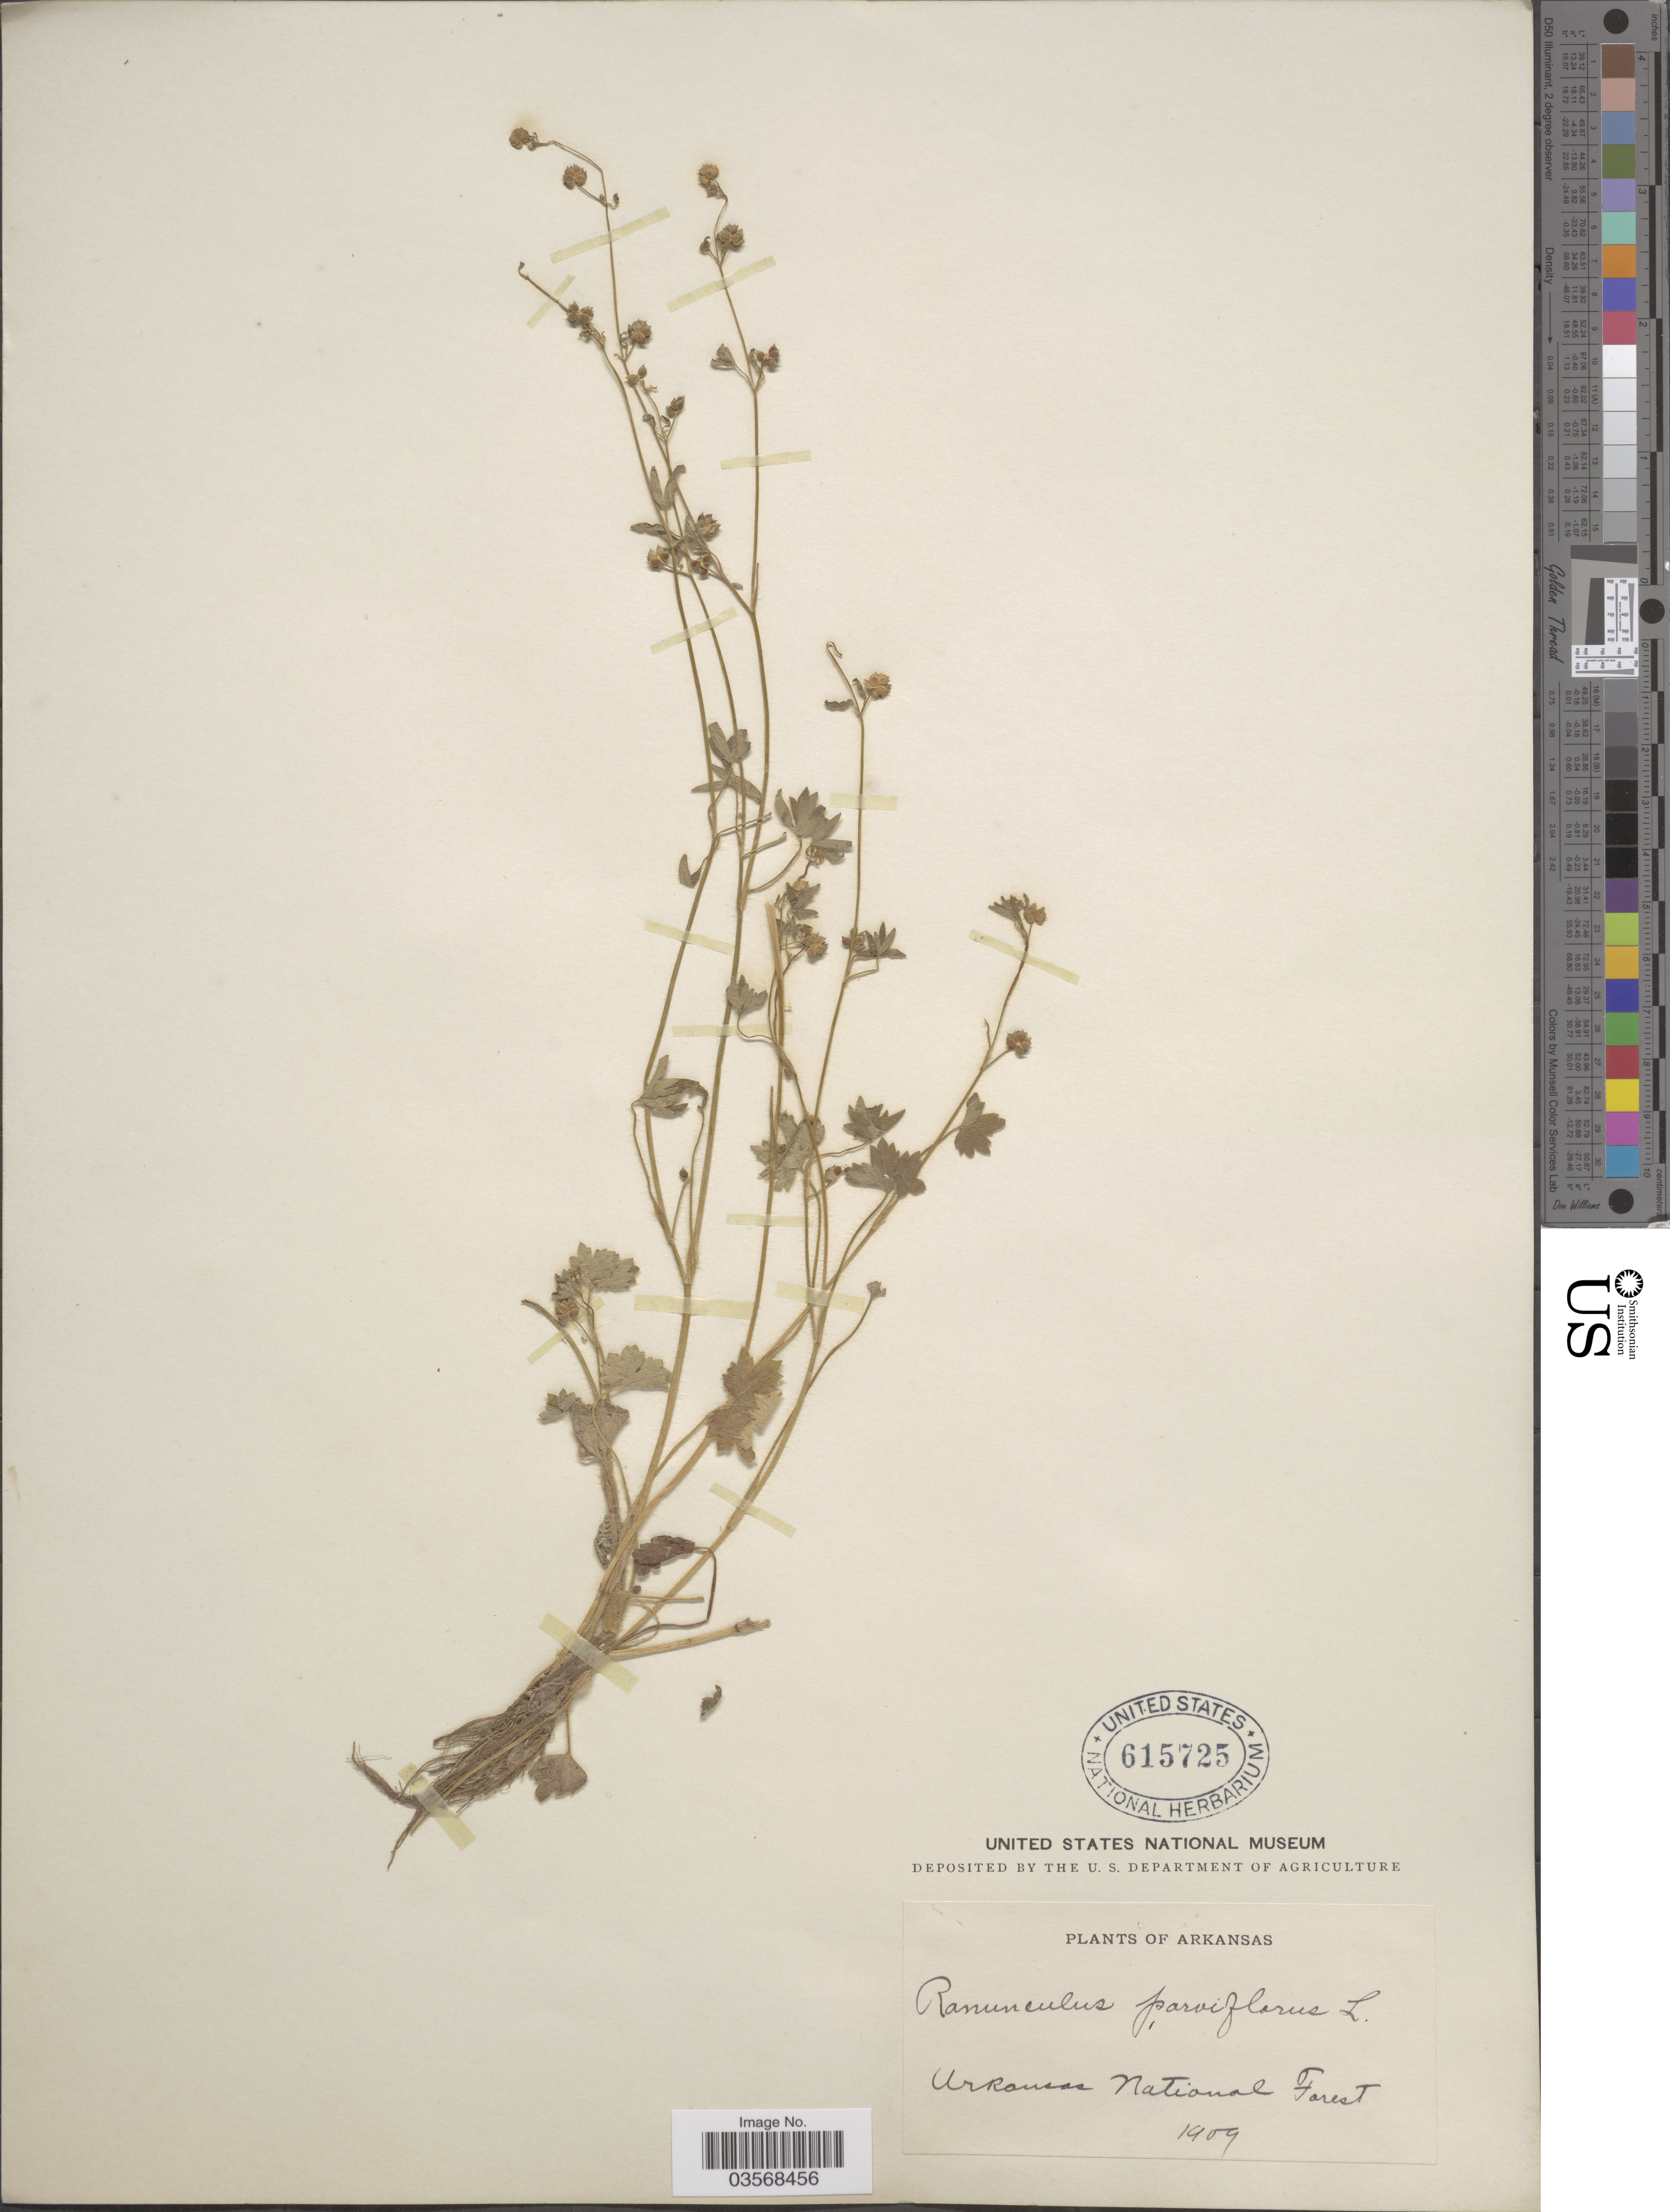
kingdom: Plantae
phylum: Tracheophyta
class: Magnoliopsida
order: Ranunculales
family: Ranunculaceae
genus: Ranunculus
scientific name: Ranunculus parviflorus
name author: L.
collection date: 1909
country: United States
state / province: Arkansas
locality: Arkansas National Forest.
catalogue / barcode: US 615725